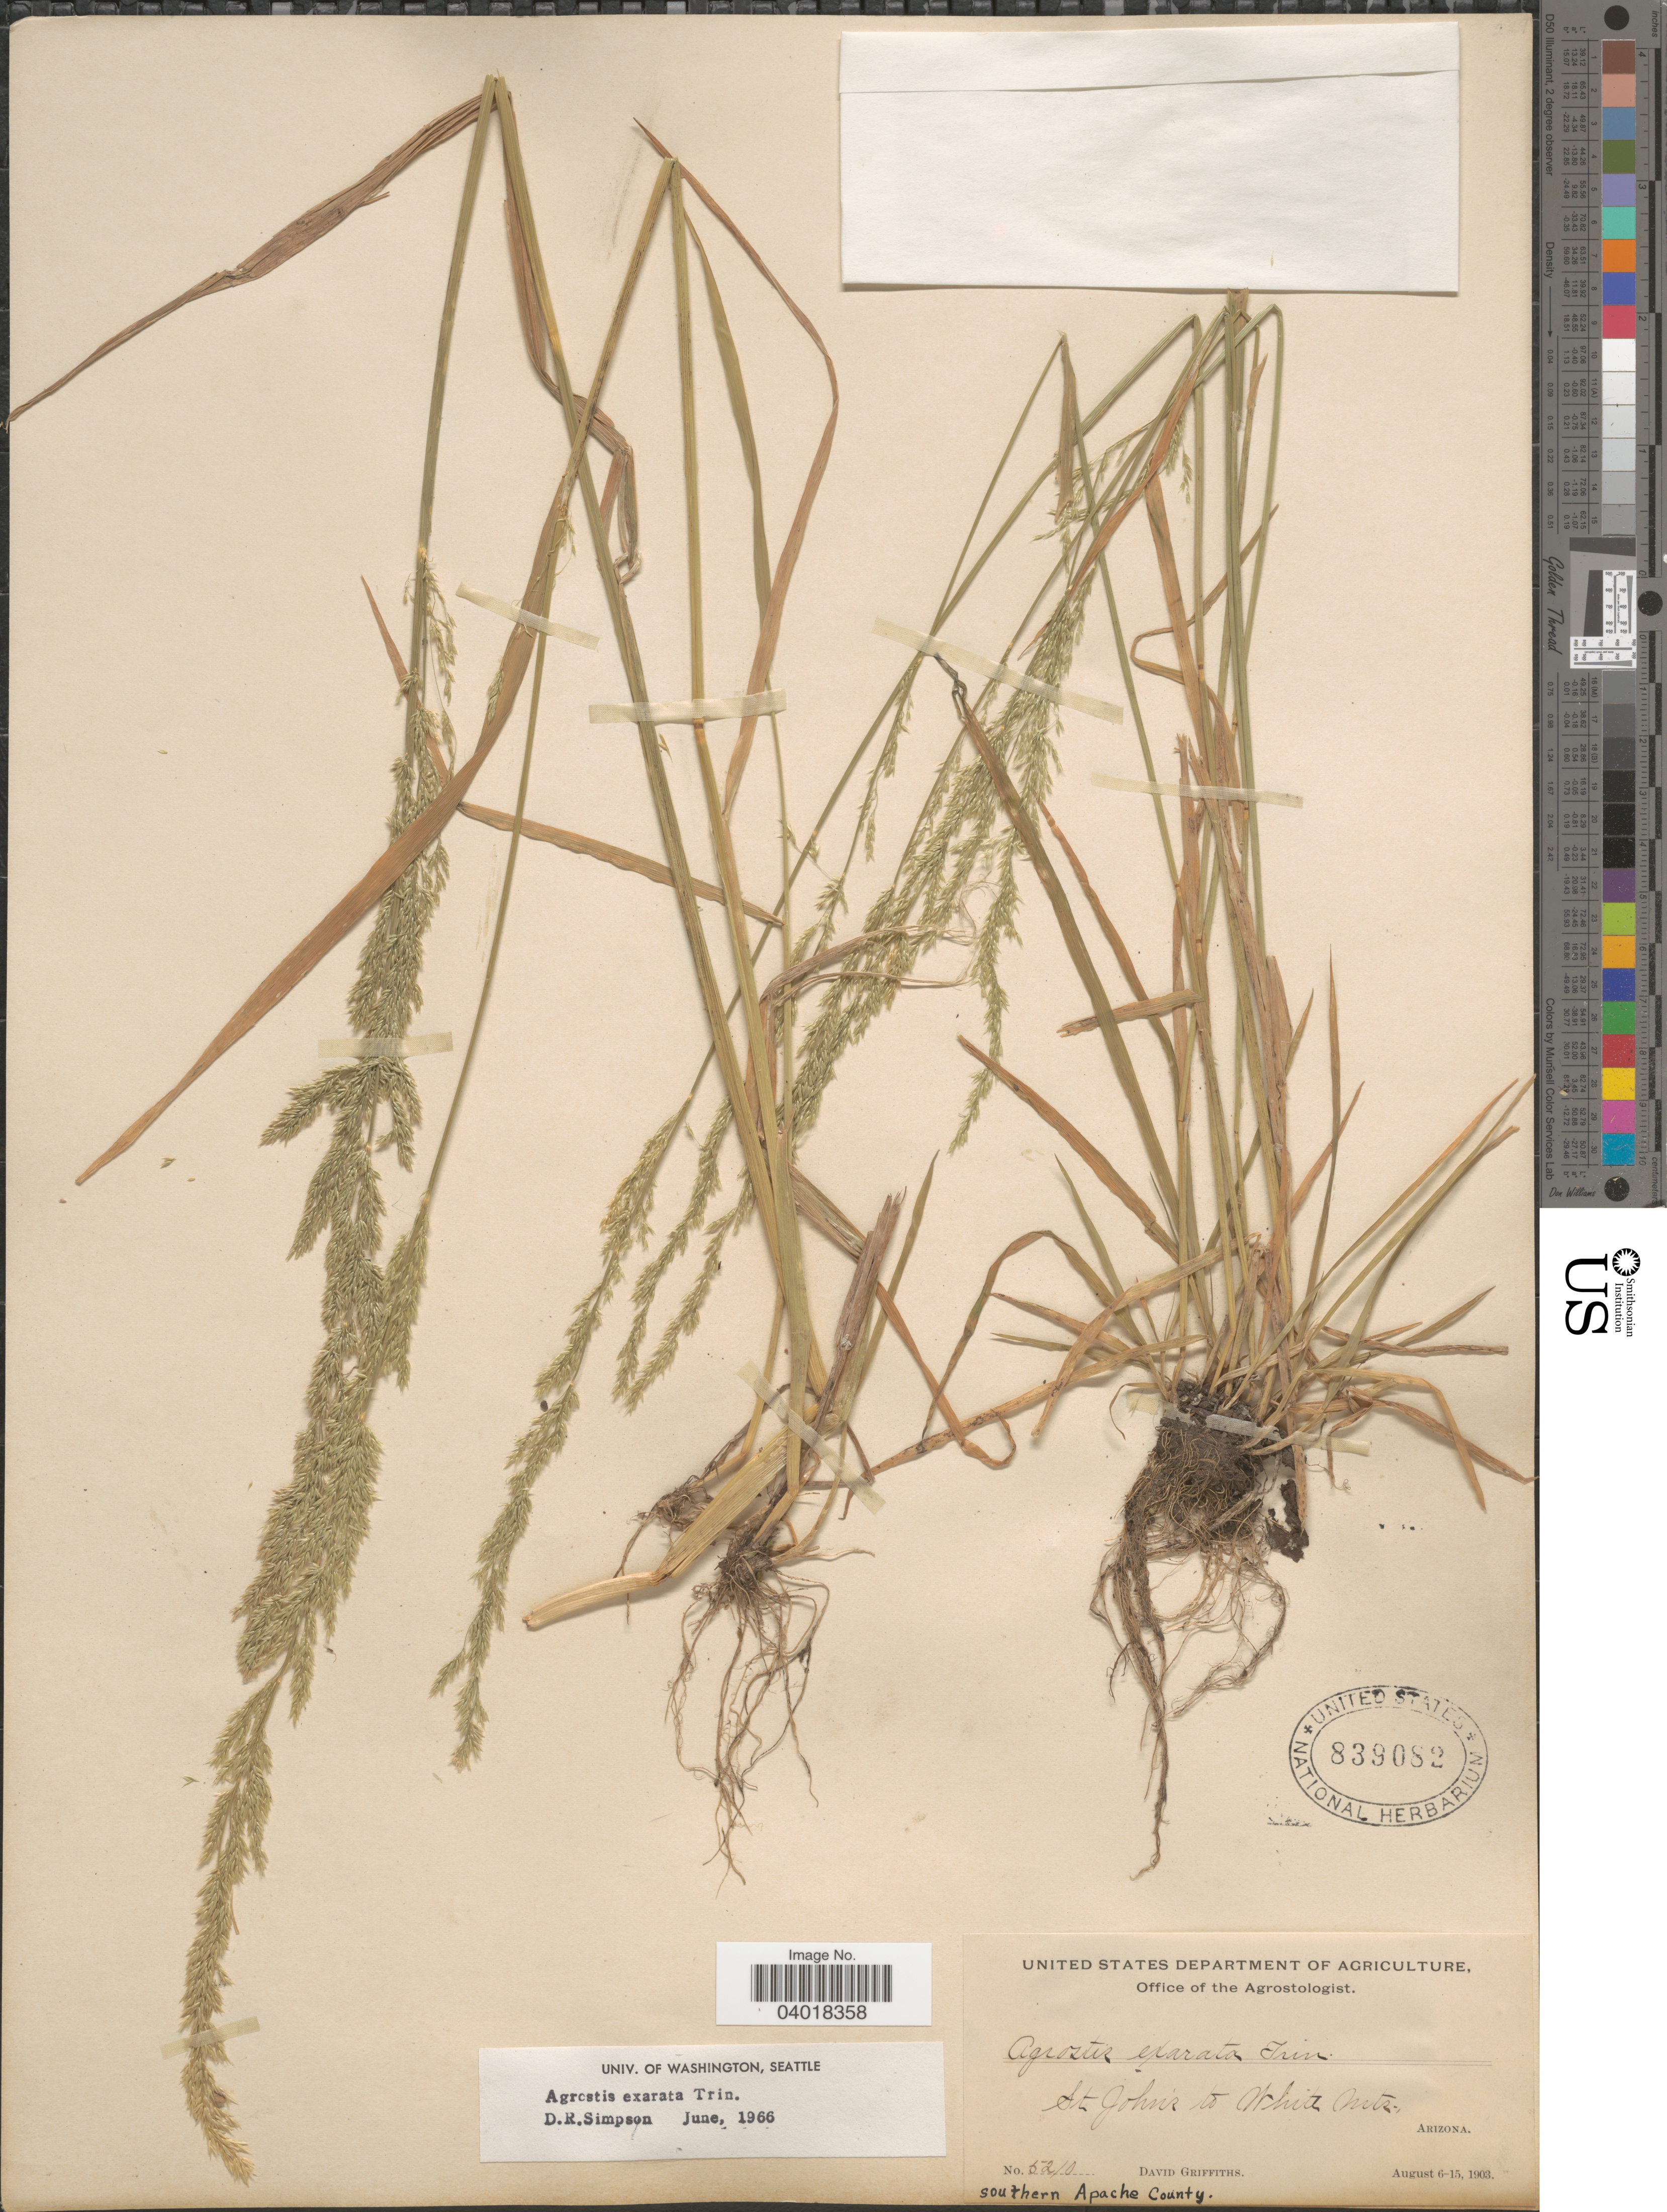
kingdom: Plantae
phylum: Tracheophyta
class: Liliopsida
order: Poales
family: Poaceae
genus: Agrostis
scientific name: Agrostis exarata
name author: Trin.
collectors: D. Griffiths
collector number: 5210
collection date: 1903-08-06/1903-08-15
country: United States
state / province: Arizona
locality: St John's to White Mts. Southern Apache County.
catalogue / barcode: US 839082